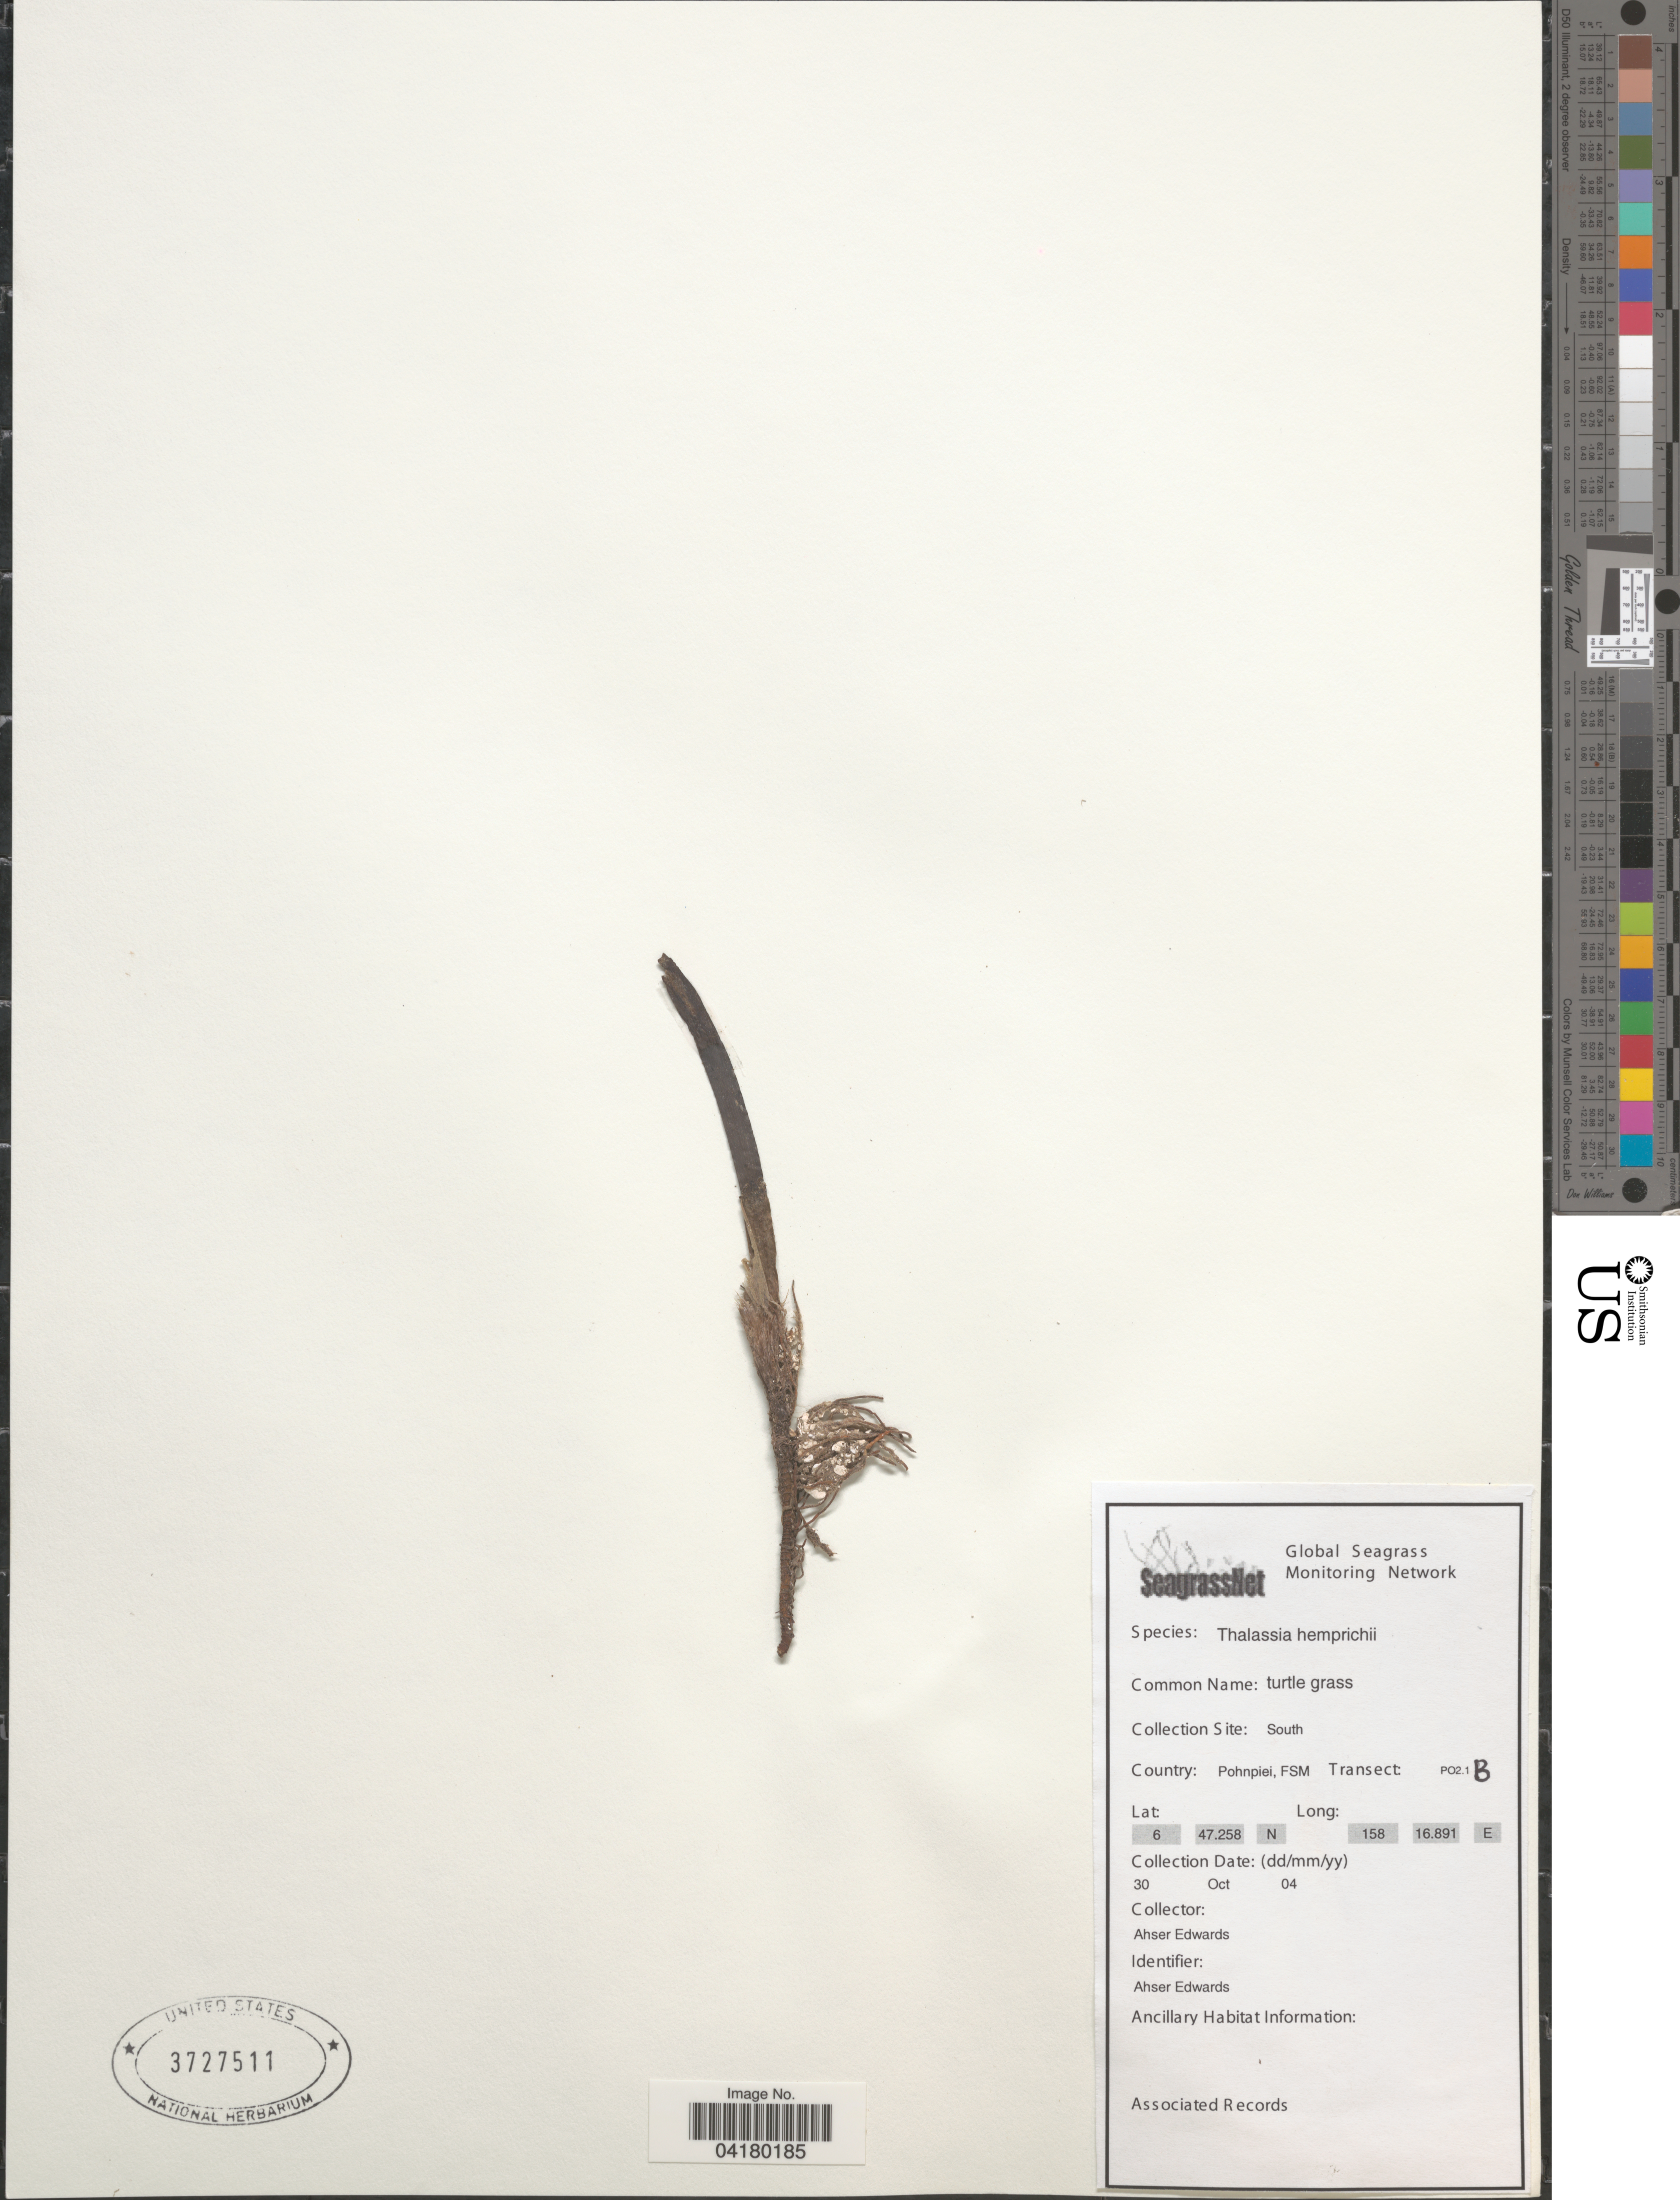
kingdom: Plantae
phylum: Tracheophyta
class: Liliopsida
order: Alismatales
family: Hydrocharitaceae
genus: Thalassia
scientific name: Thalassia hemprichii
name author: Asch.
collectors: A. Edwards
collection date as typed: Transcribed d/m/y: 30/10/4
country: Micronesia, Federated States of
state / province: Pohnpei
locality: Collection Site: South. Country: Pohnpiei, FSM. Transect: PO2.1B.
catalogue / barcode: US 3727511